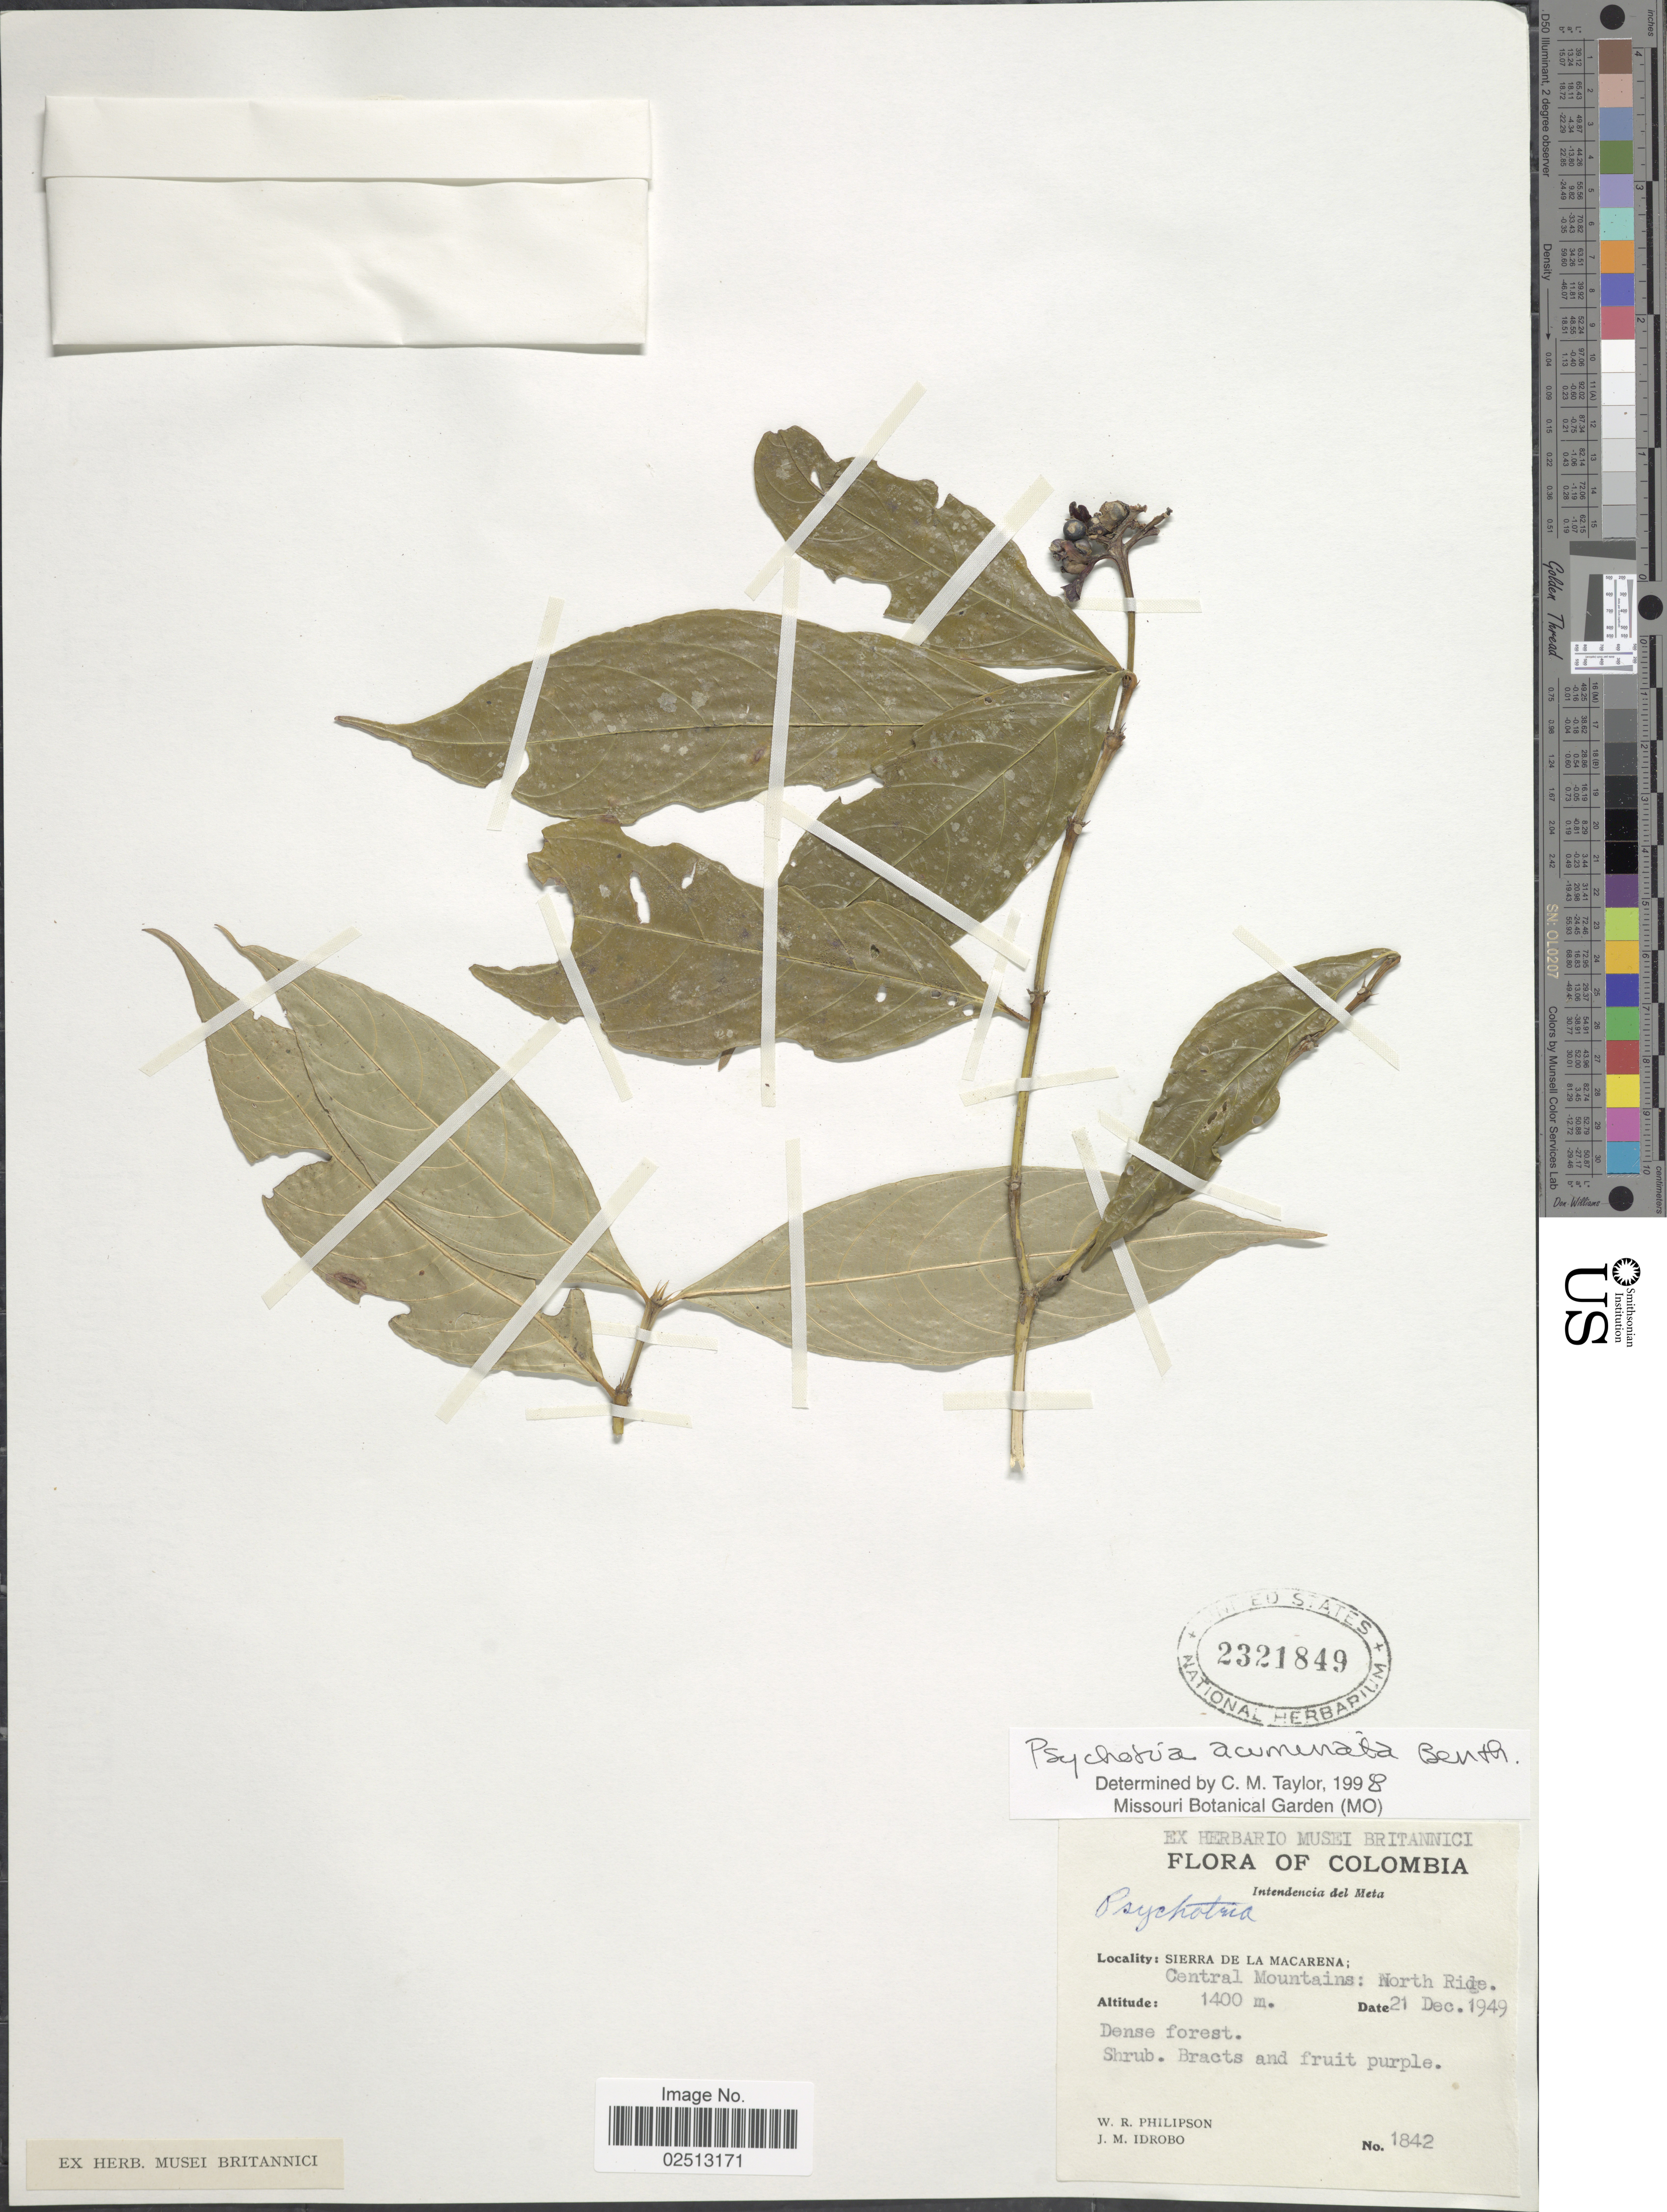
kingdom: Plantae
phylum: Tracheophyta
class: Magnoliopsida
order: Gentianales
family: Rubiaceae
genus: Psychotria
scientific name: Psychotria acuminata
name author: Benth.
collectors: W. R. Philipson & J. M. Idrobo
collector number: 1842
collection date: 1949-12-21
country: Colombia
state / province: Meta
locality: Intendencia del Meta. Sierra de la Macarena: Central Mountains:North Ridge.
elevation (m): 1400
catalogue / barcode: US 2321849